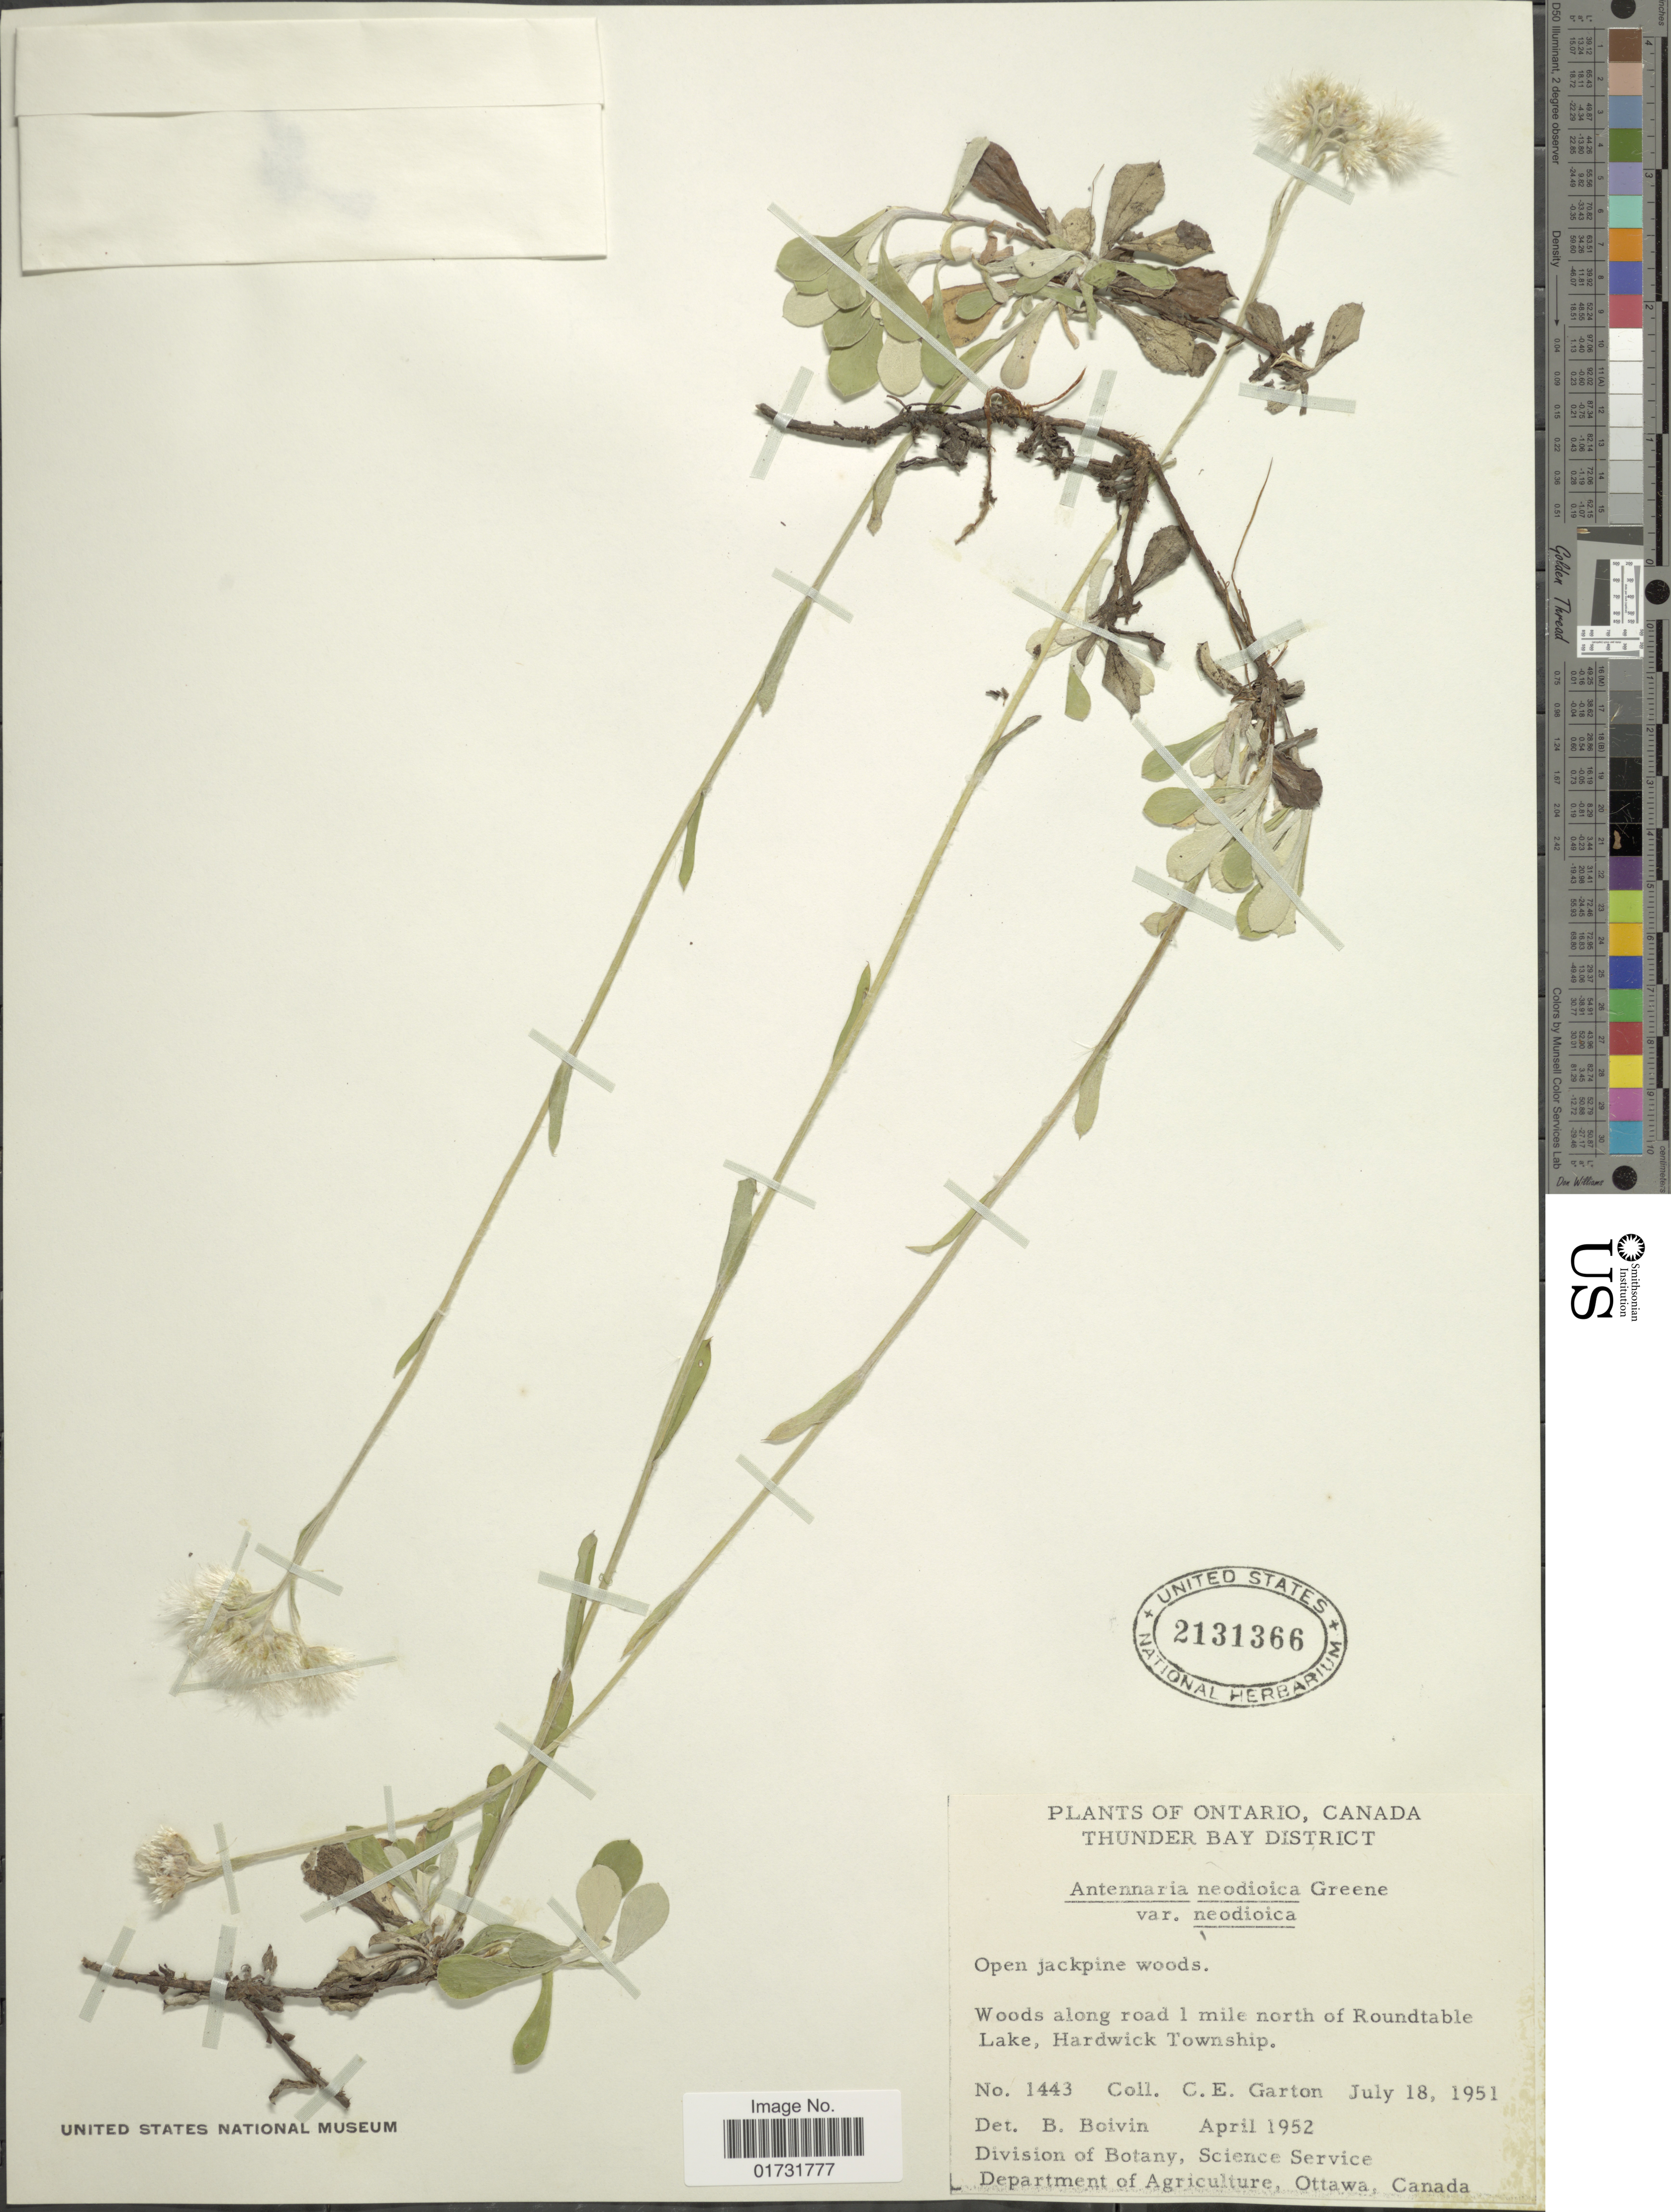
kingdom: Plantae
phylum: Tracheophyta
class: Magnoliopsida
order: Asterales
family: Asteraceae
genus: Antennaria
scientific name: Antennaria neodioica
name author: Greene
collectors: C. E. Garton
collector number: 1443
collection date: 1951-07-18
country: Canada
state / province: Ontario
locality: Thunder Bay District. along road 1 mile north of Roundtable Lake, Hardwick Township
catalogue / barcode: US 2131366